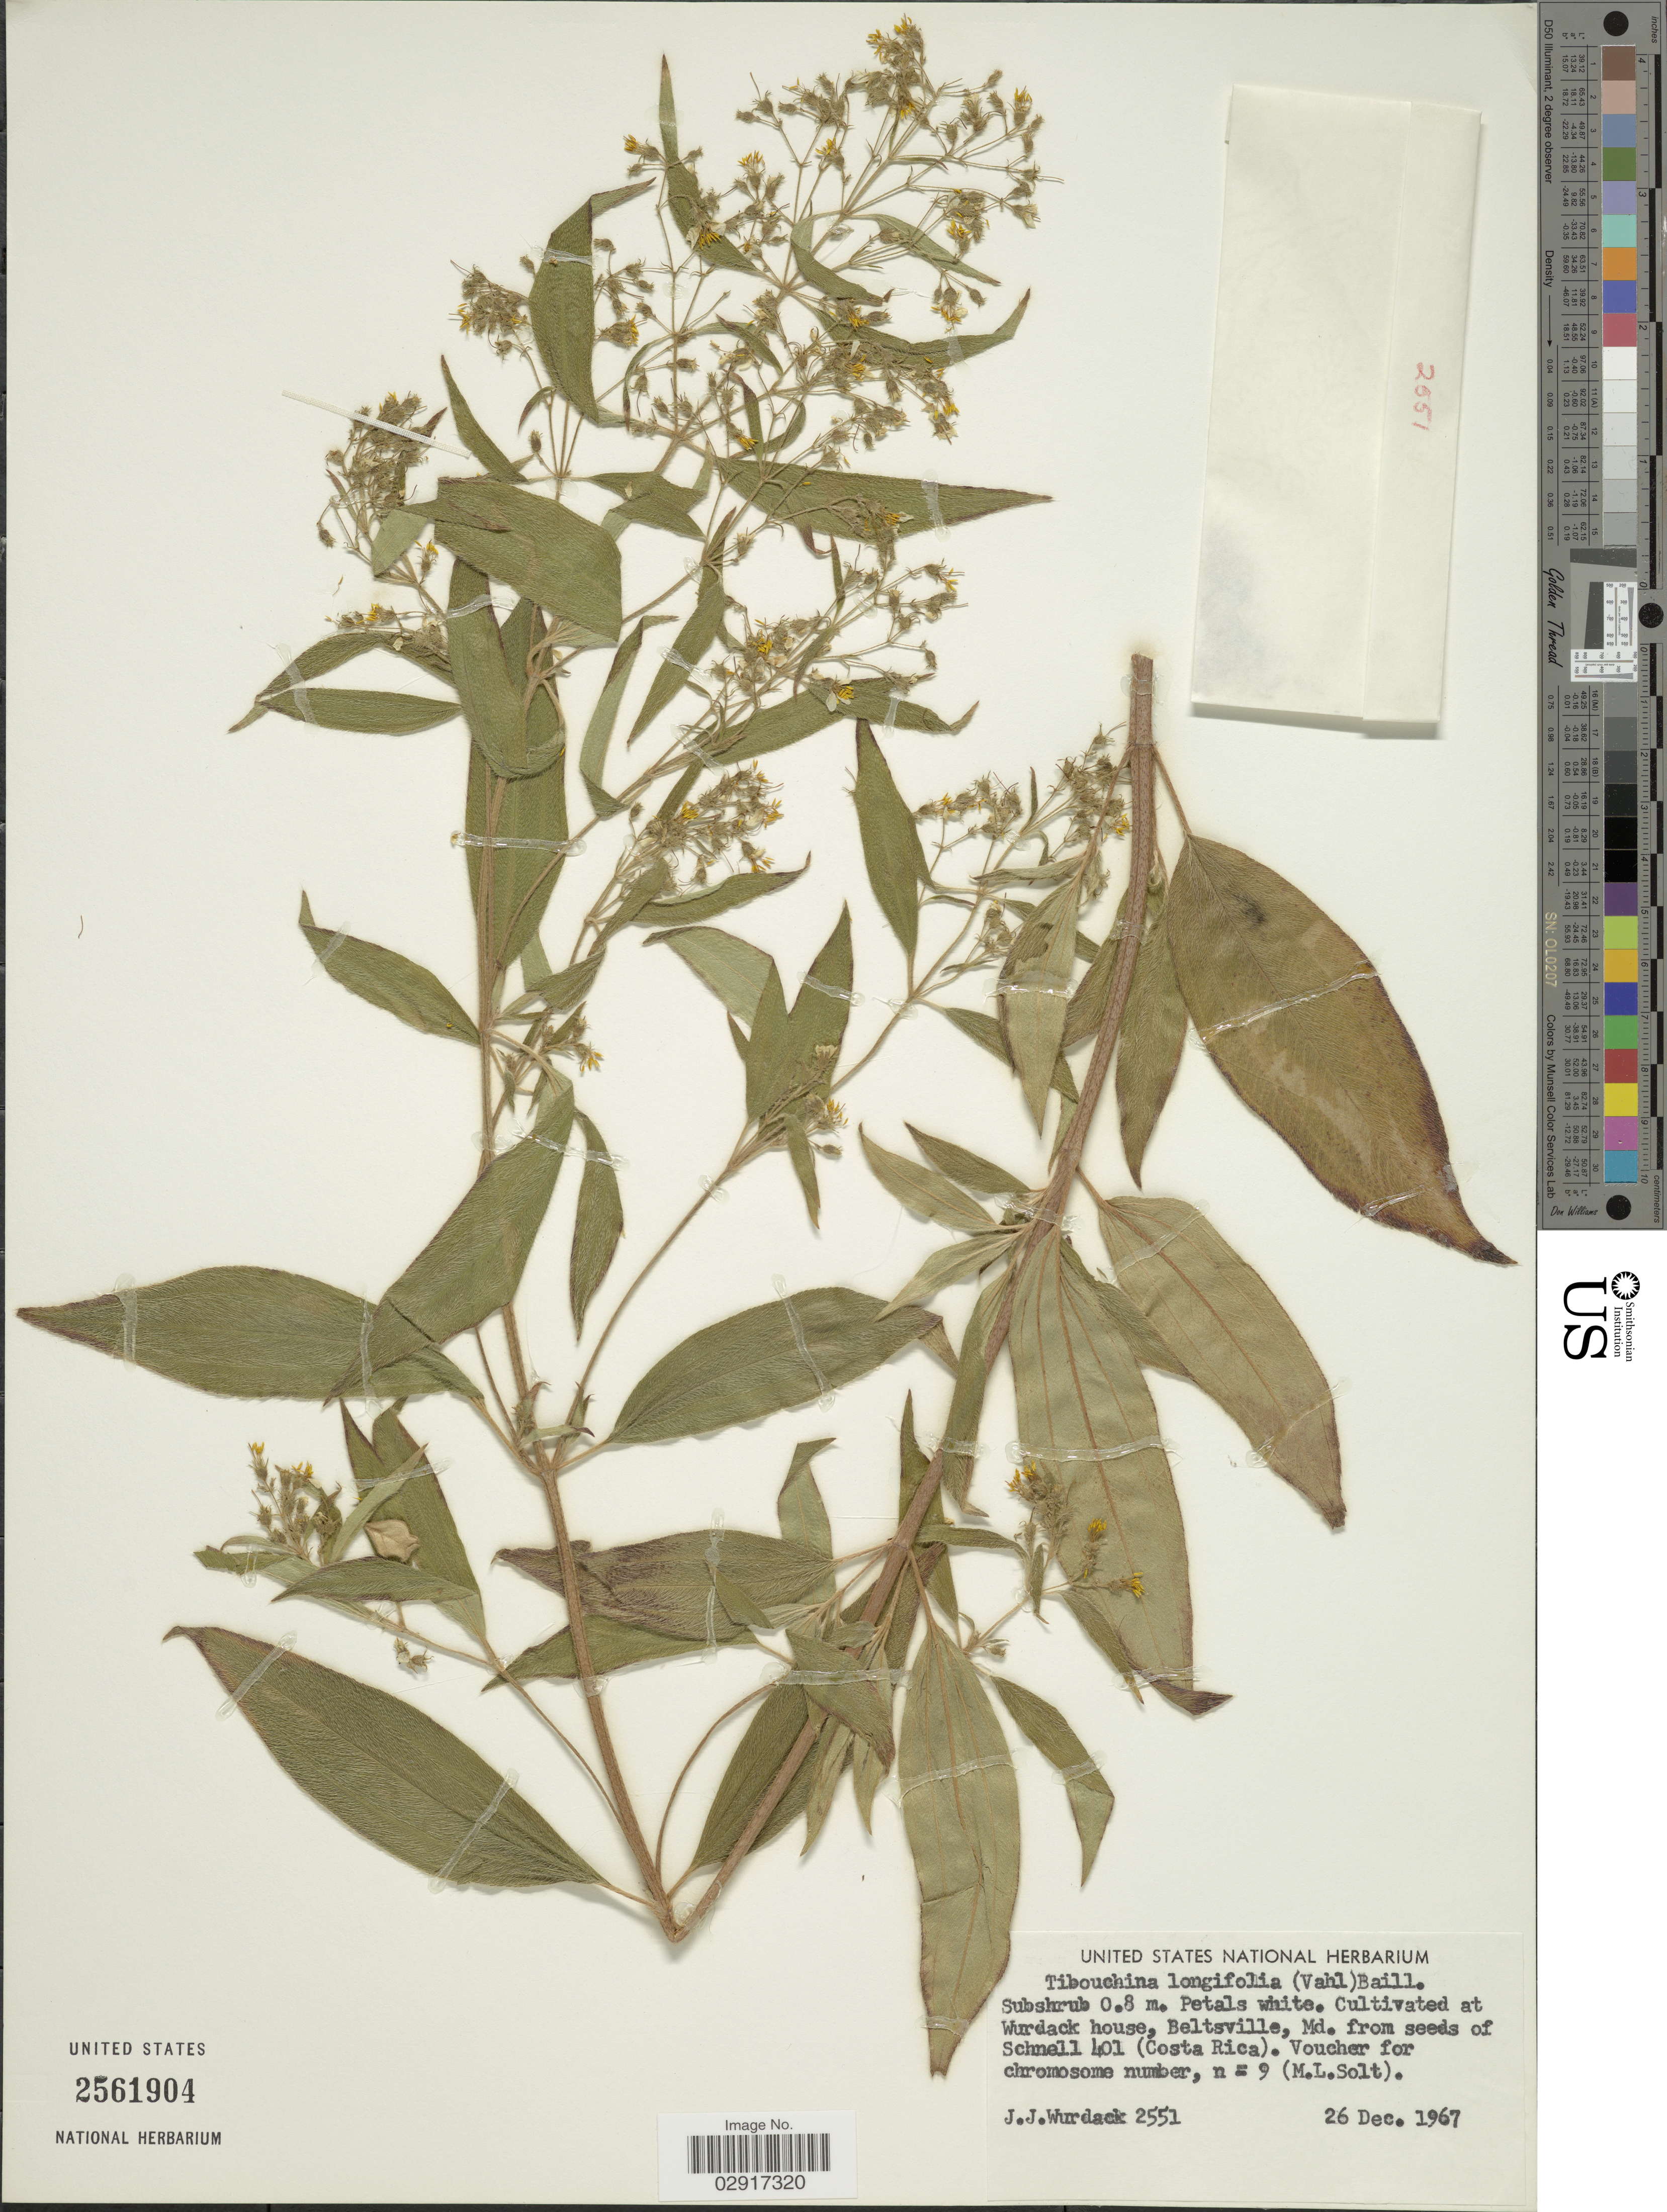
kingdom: Plantae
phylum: Tracheophyta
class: Magnoliopsida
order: Myrtales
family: Melastomataceae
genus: Chaetogastra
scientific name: Chaetogastra longifolia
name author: (Vahl) DC.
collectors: J. J. Wurdack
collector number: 2551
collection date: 1967-12-26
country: United States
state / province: Maryland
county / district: Prince George's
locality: Cultivated at Wurdack house, Beltsville, Md.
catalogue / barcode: US 2561904